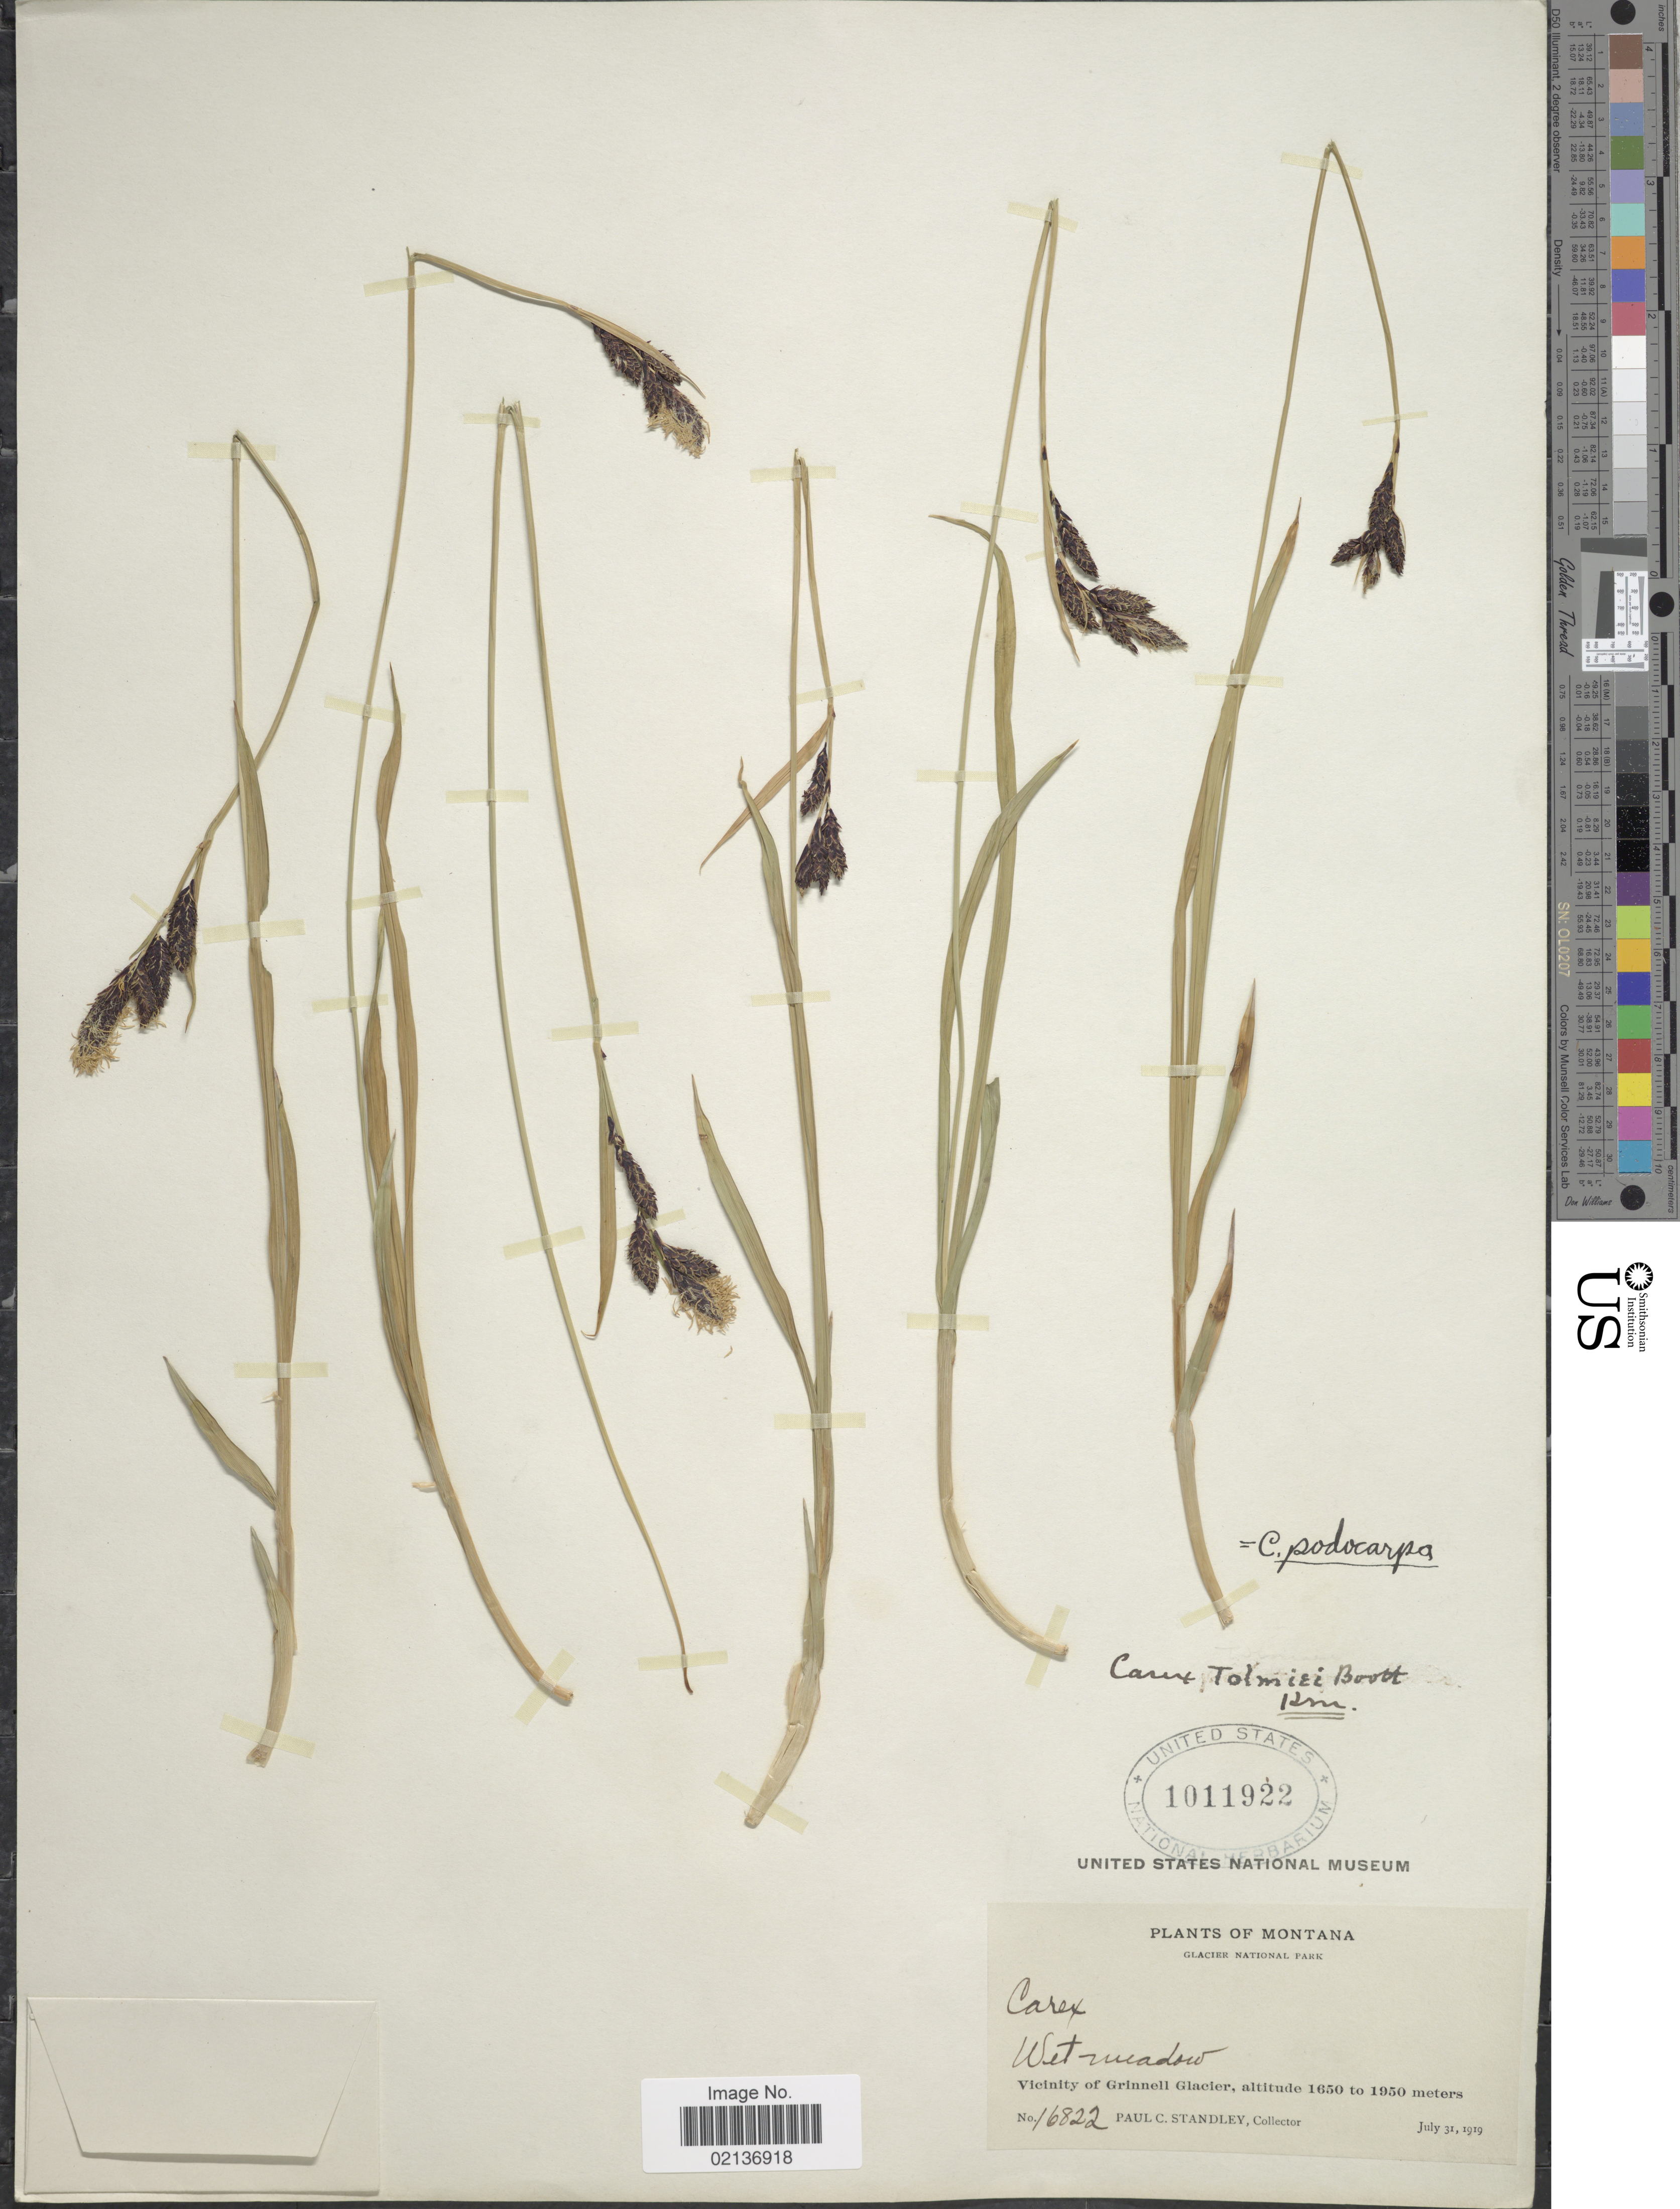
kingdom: Plantae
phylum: Tracheophyta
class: Liliopsida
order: Poales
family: Cyperaceae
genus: Carex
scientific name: Carex spectabilis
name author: Dewey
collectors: P. C. Standley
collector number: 16822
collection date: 1919-07-31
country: United States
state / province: Montana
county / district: Glacier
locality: Glacier National Park, Vicinity of Grinnell Glacier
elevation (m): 1650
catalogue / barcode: US 1011922